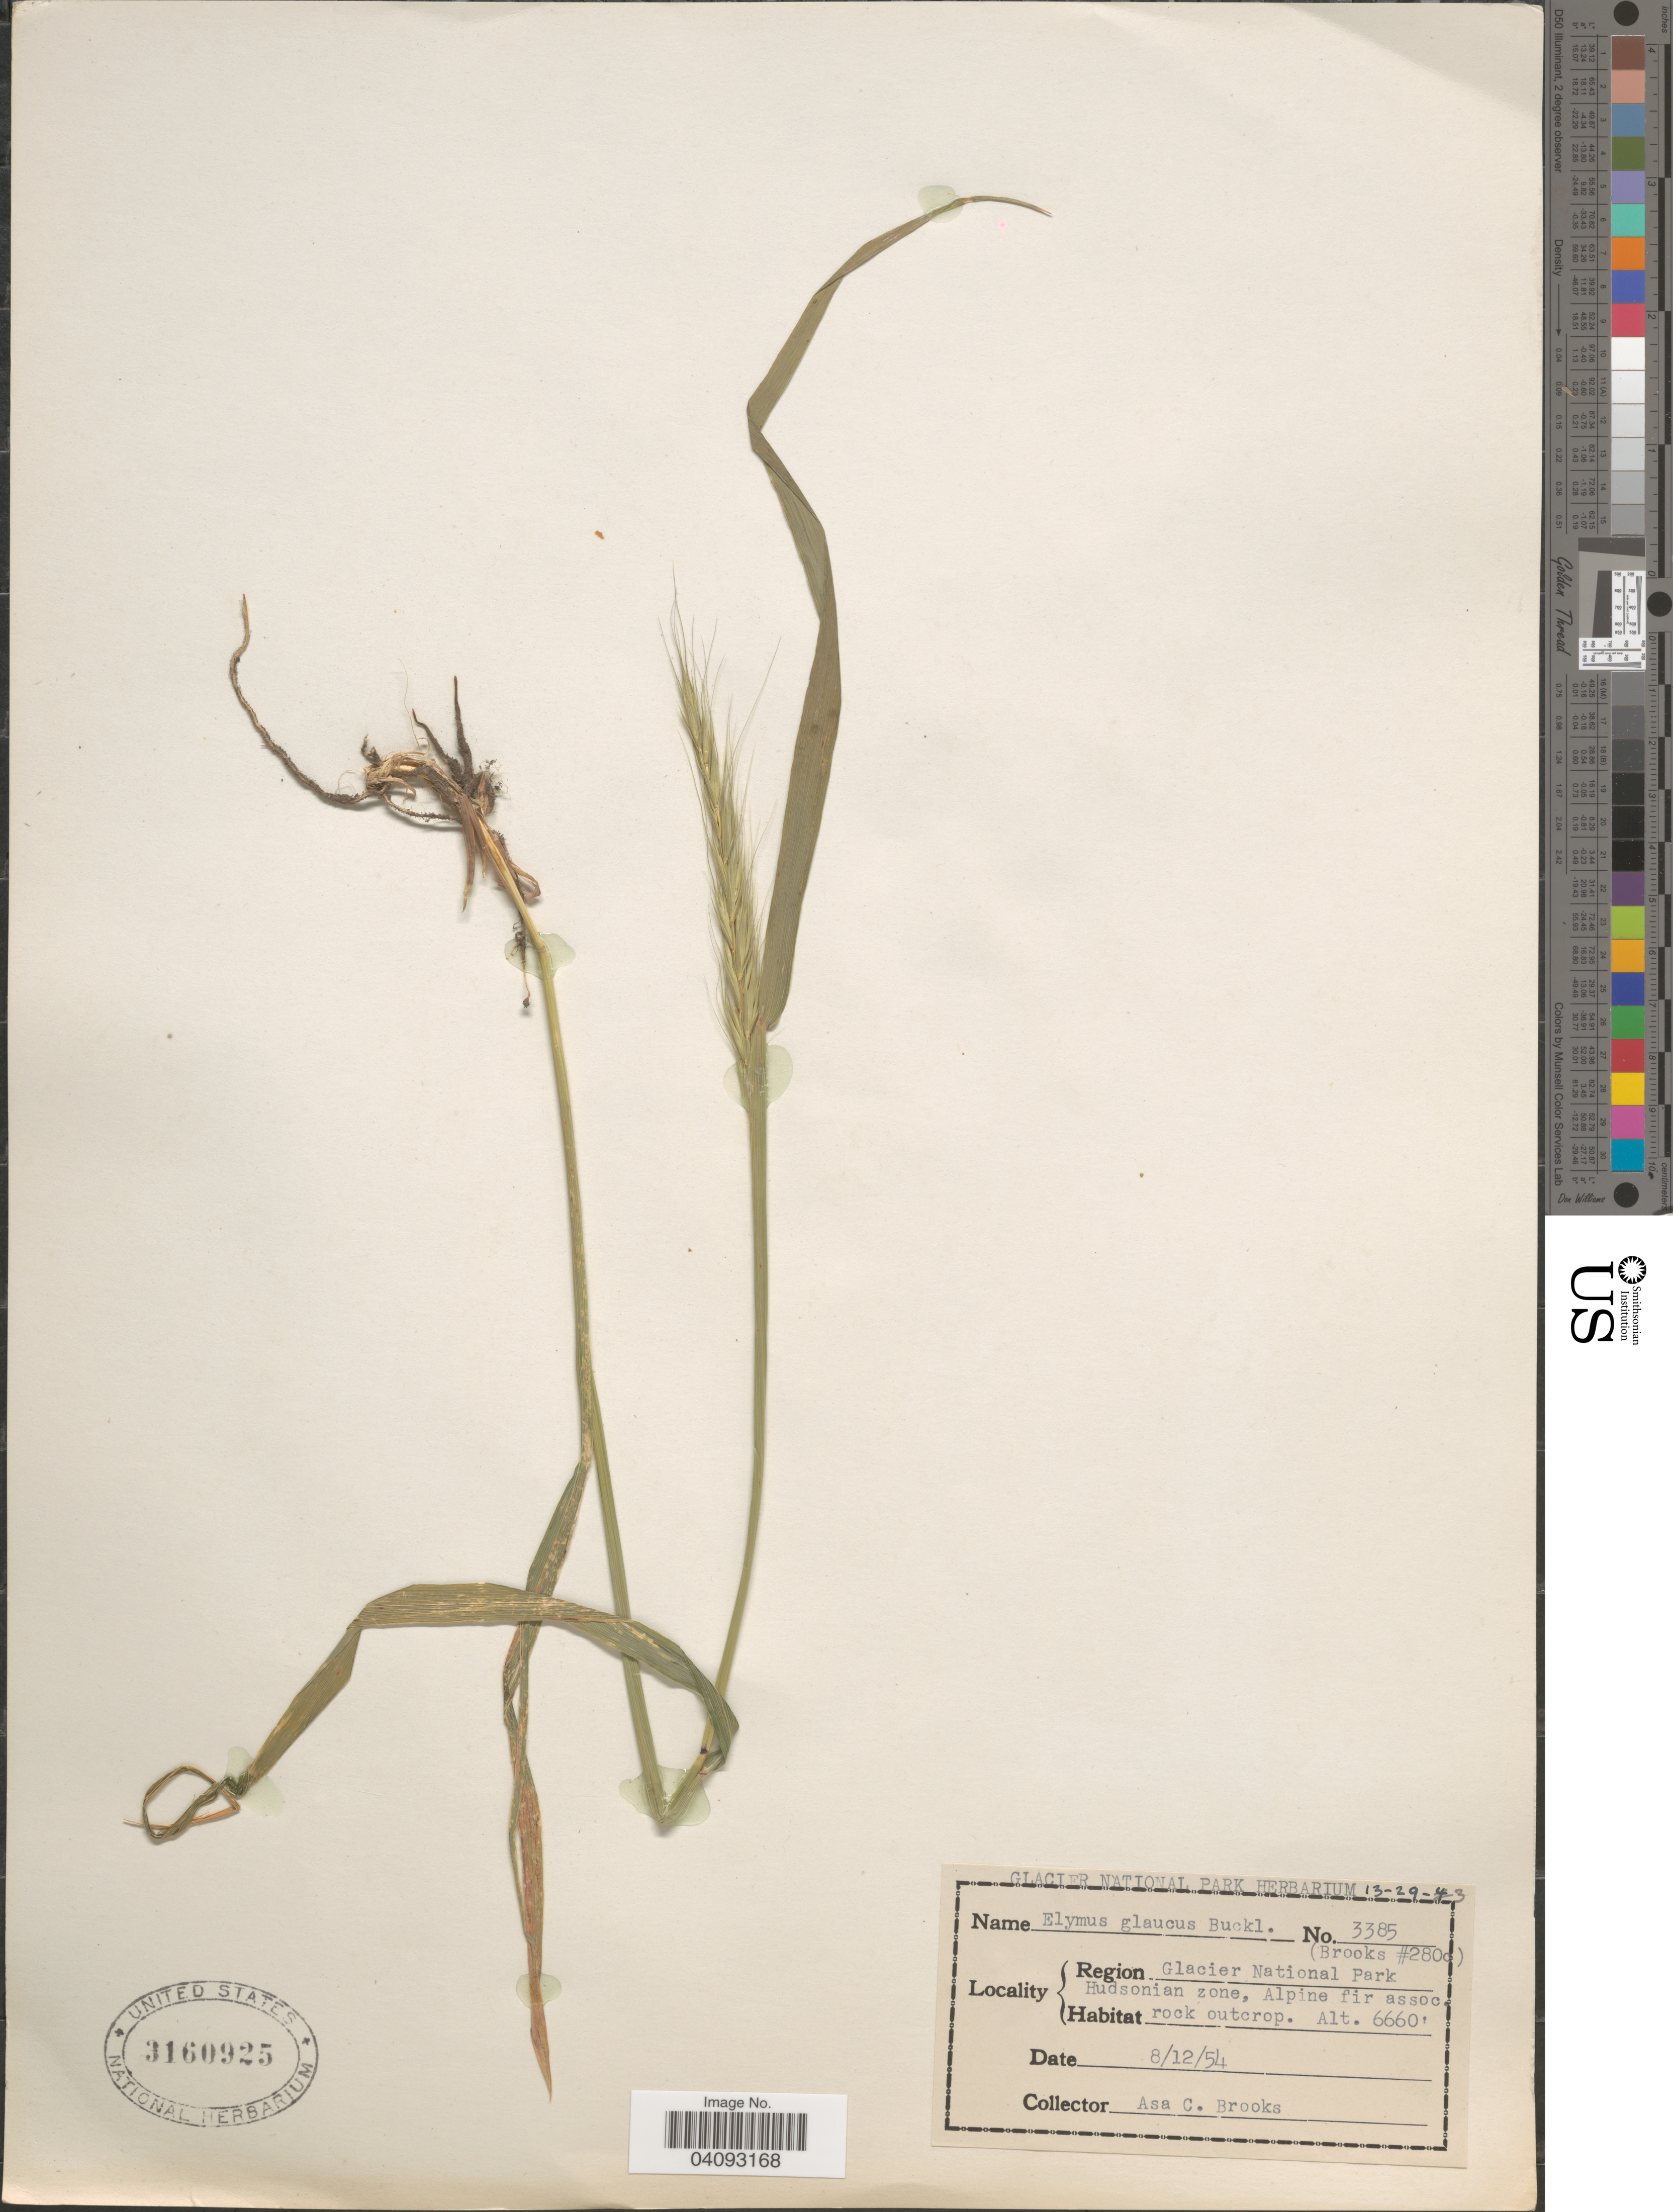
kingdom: Plantae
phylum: Tracheophyta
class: Liliopsida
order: Poales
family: Poaceae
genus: Elymus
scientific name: Elymus glaucus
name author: Buckley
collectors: A. Brooks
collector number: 3385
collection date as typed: Transcribed d/m/y: 12/8/54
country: United States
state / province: Montana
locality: Region Glacier National Park. Hudsonian zone, Alpine fir assoc.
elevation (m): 2030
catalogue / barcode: US 3160925